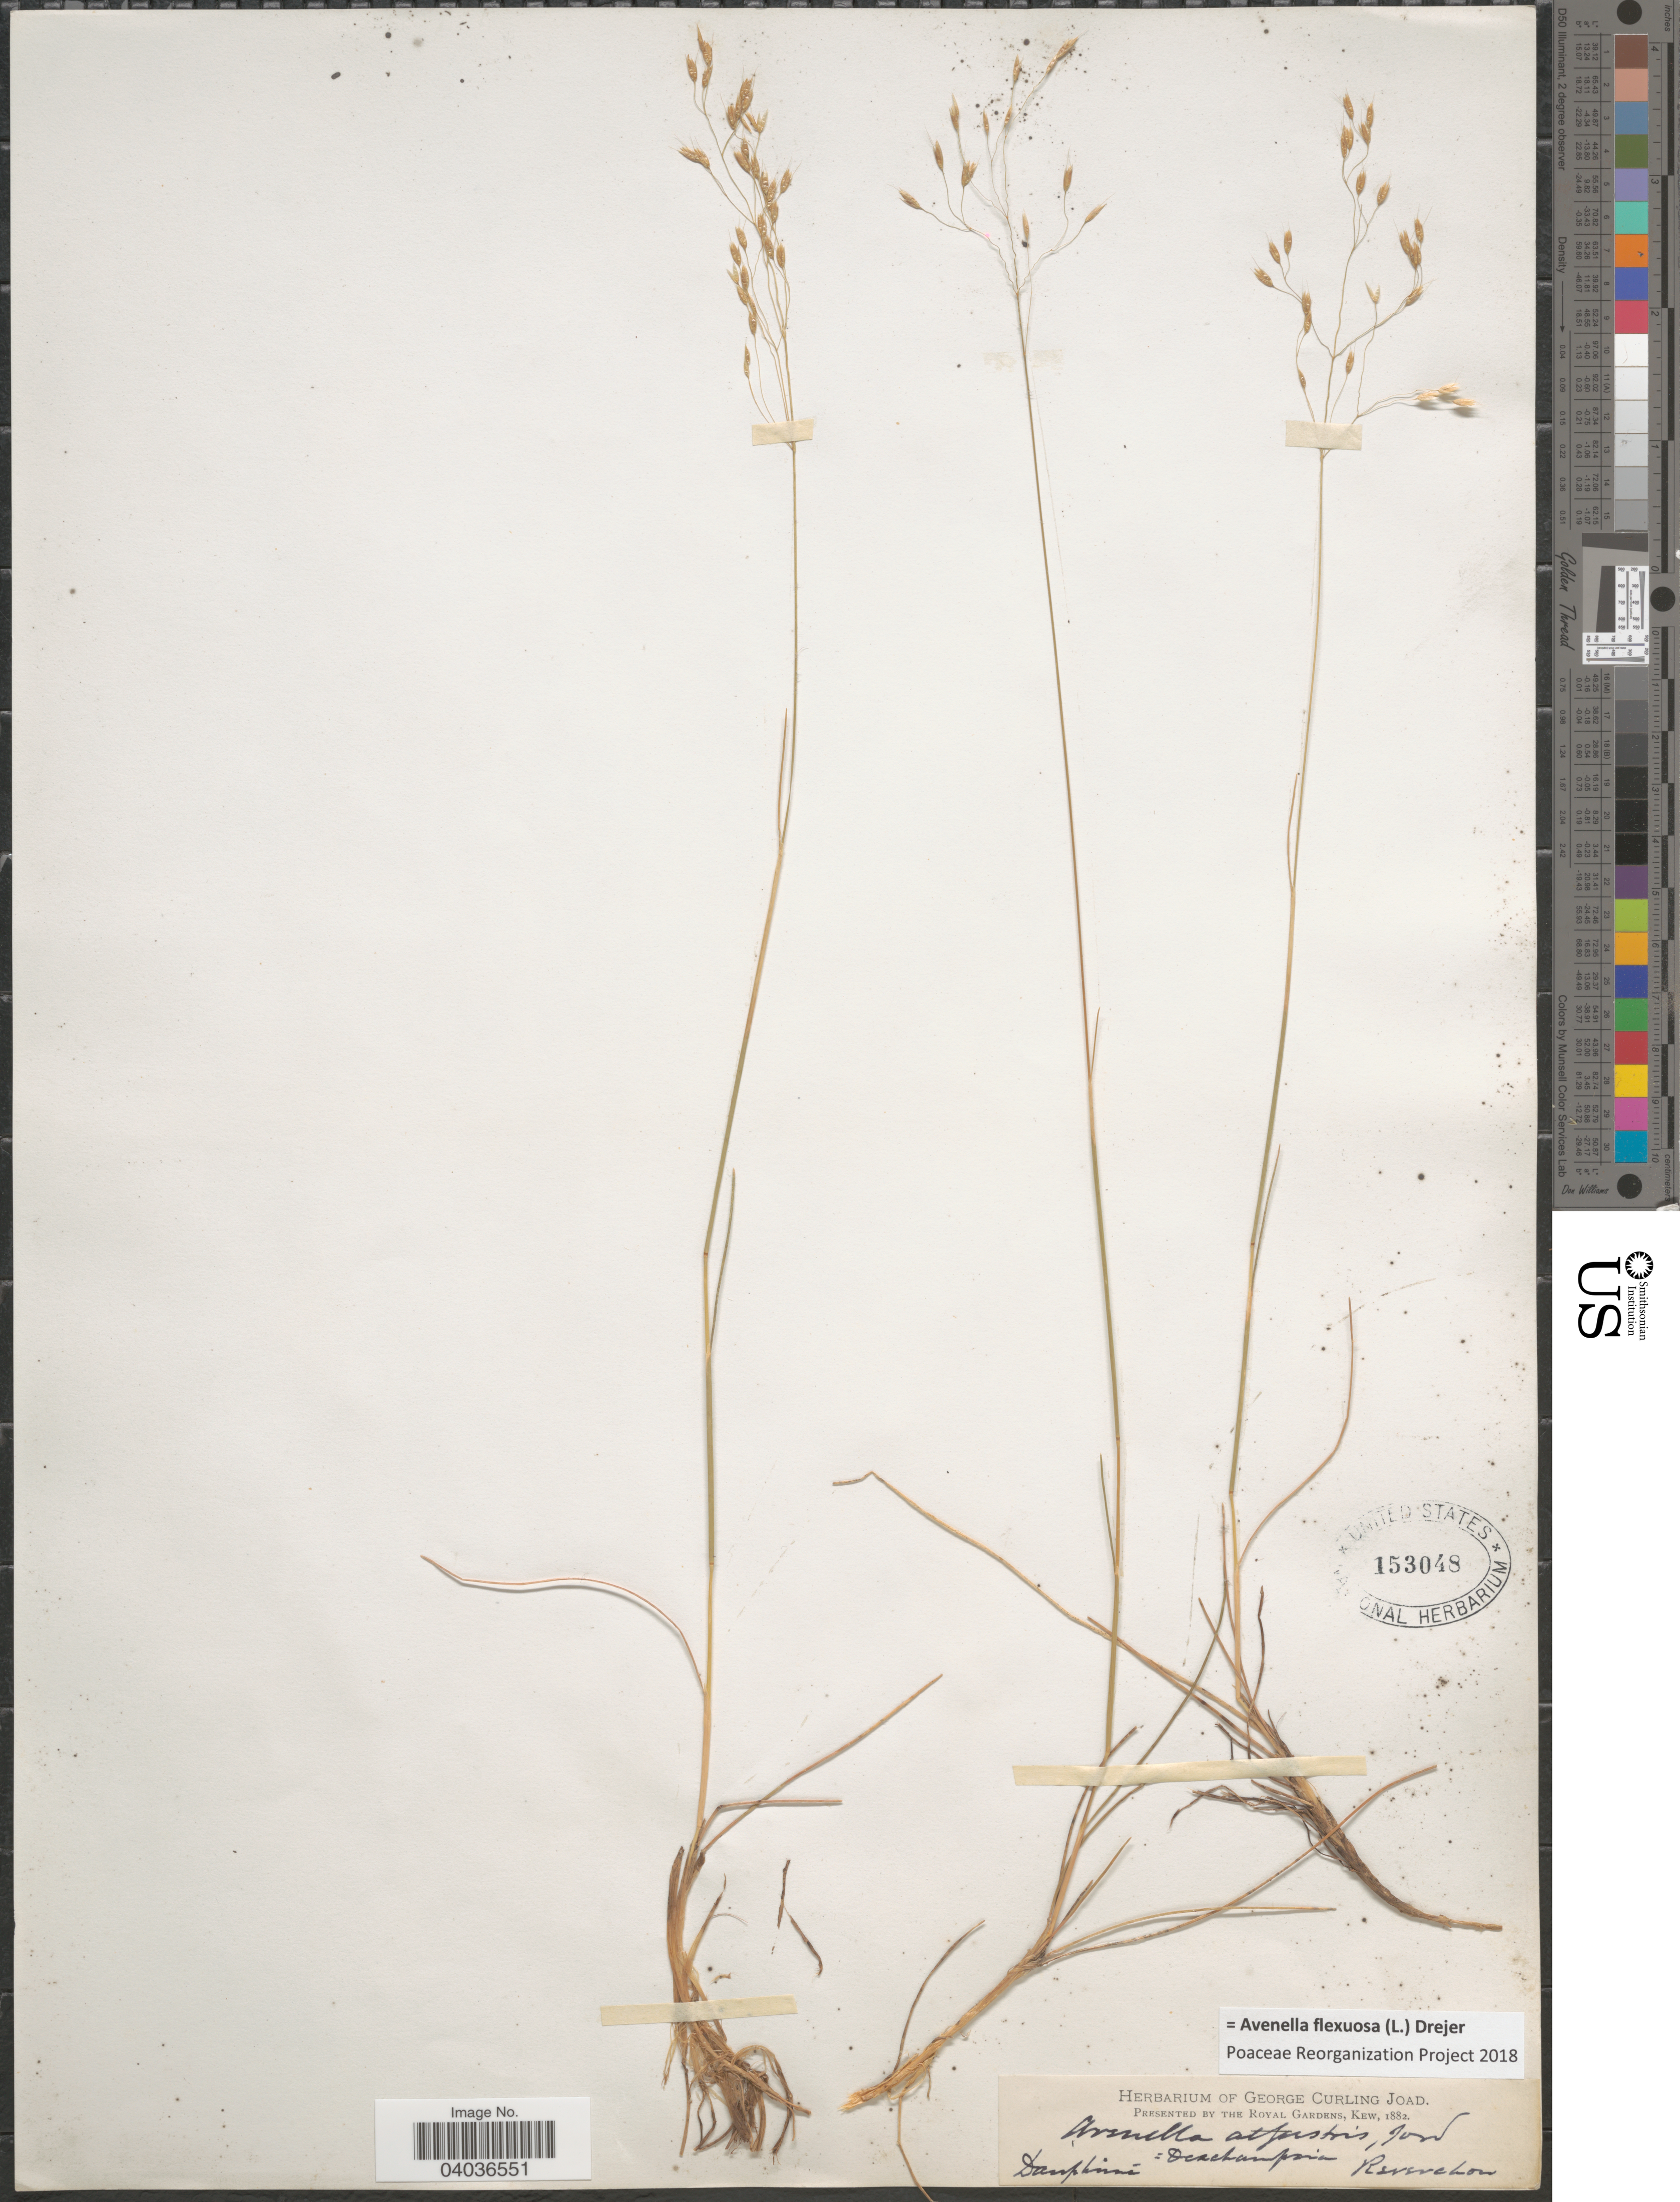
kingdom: Plantae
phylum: Tracheophyta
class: Liliopsida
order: Poales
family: Poaceae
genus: Avenella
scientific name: Avenella flexuosa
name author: (L.) Drejer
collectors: -. Reverchon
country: France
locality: Dauphine.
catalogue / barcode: US 153048